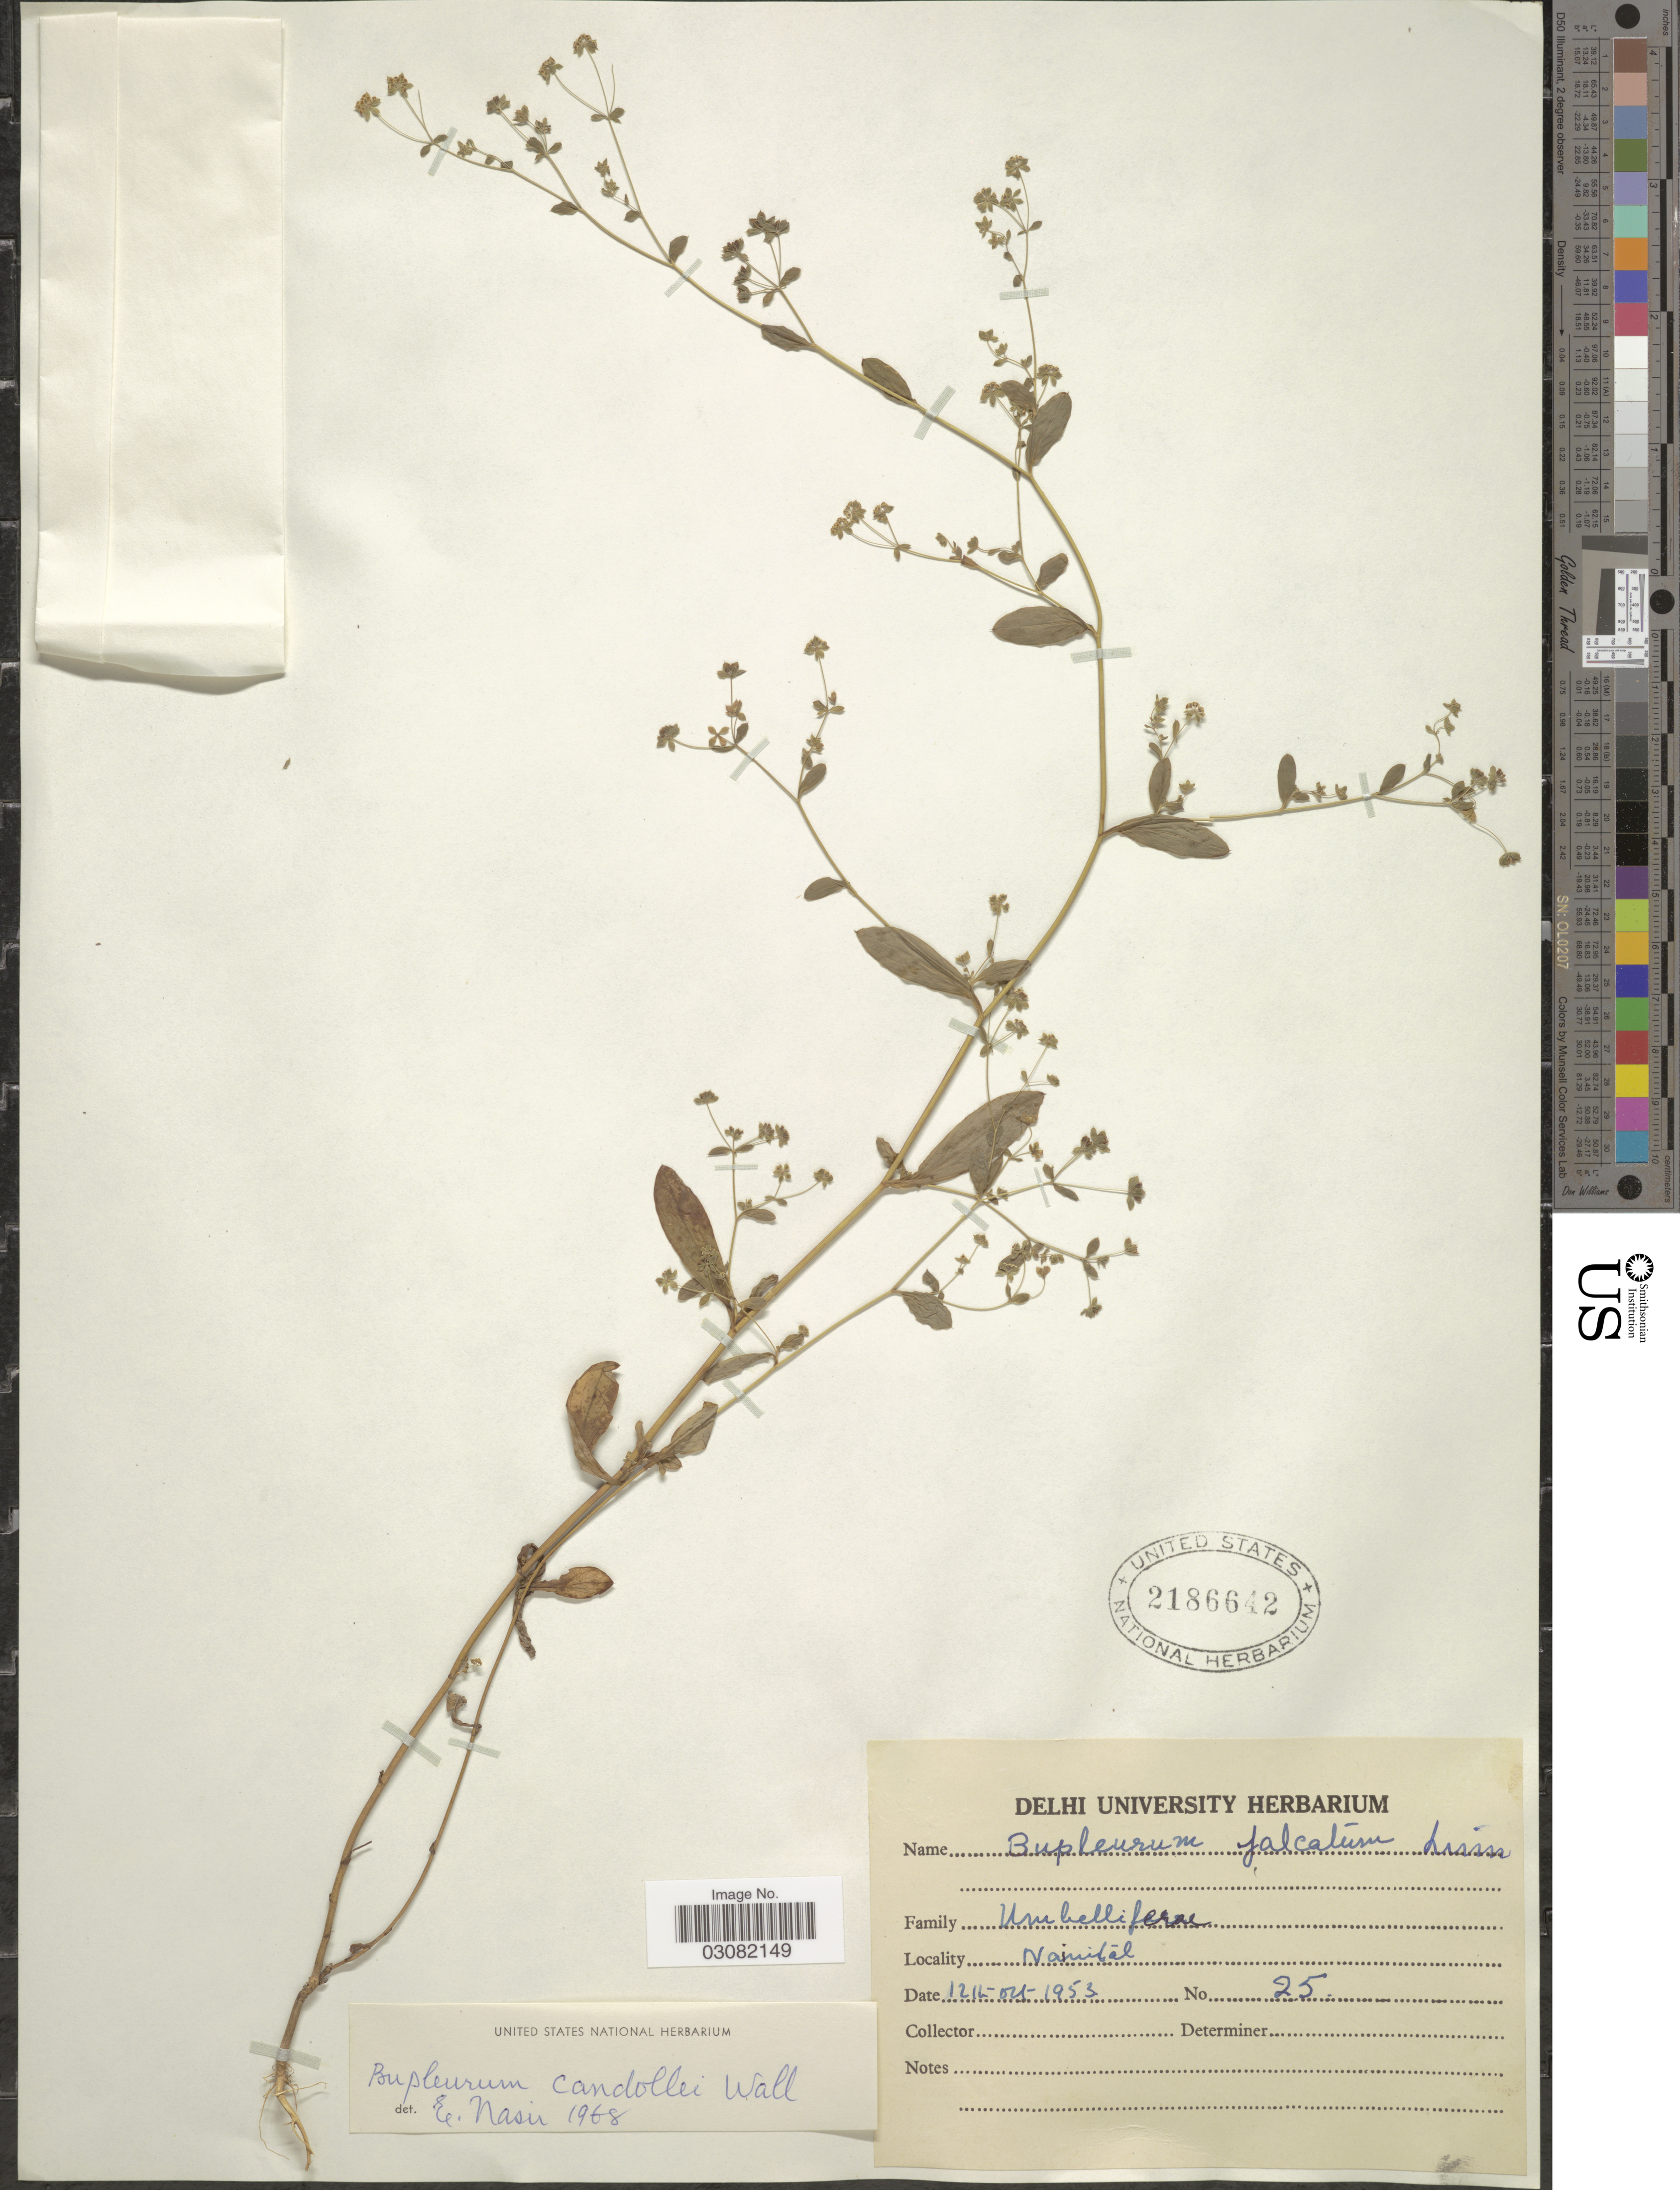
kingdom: Plantae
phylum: Tracheophyta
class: Magnoliopsida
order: Apiales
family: Apiaceae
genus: Bupleurum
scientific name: Bupleurum candollei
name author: Wall. ex DC.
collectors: Ex herb. Delhi University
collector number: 25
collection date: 1953-08-12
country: India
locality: Nainital.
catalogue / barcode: US 2186642